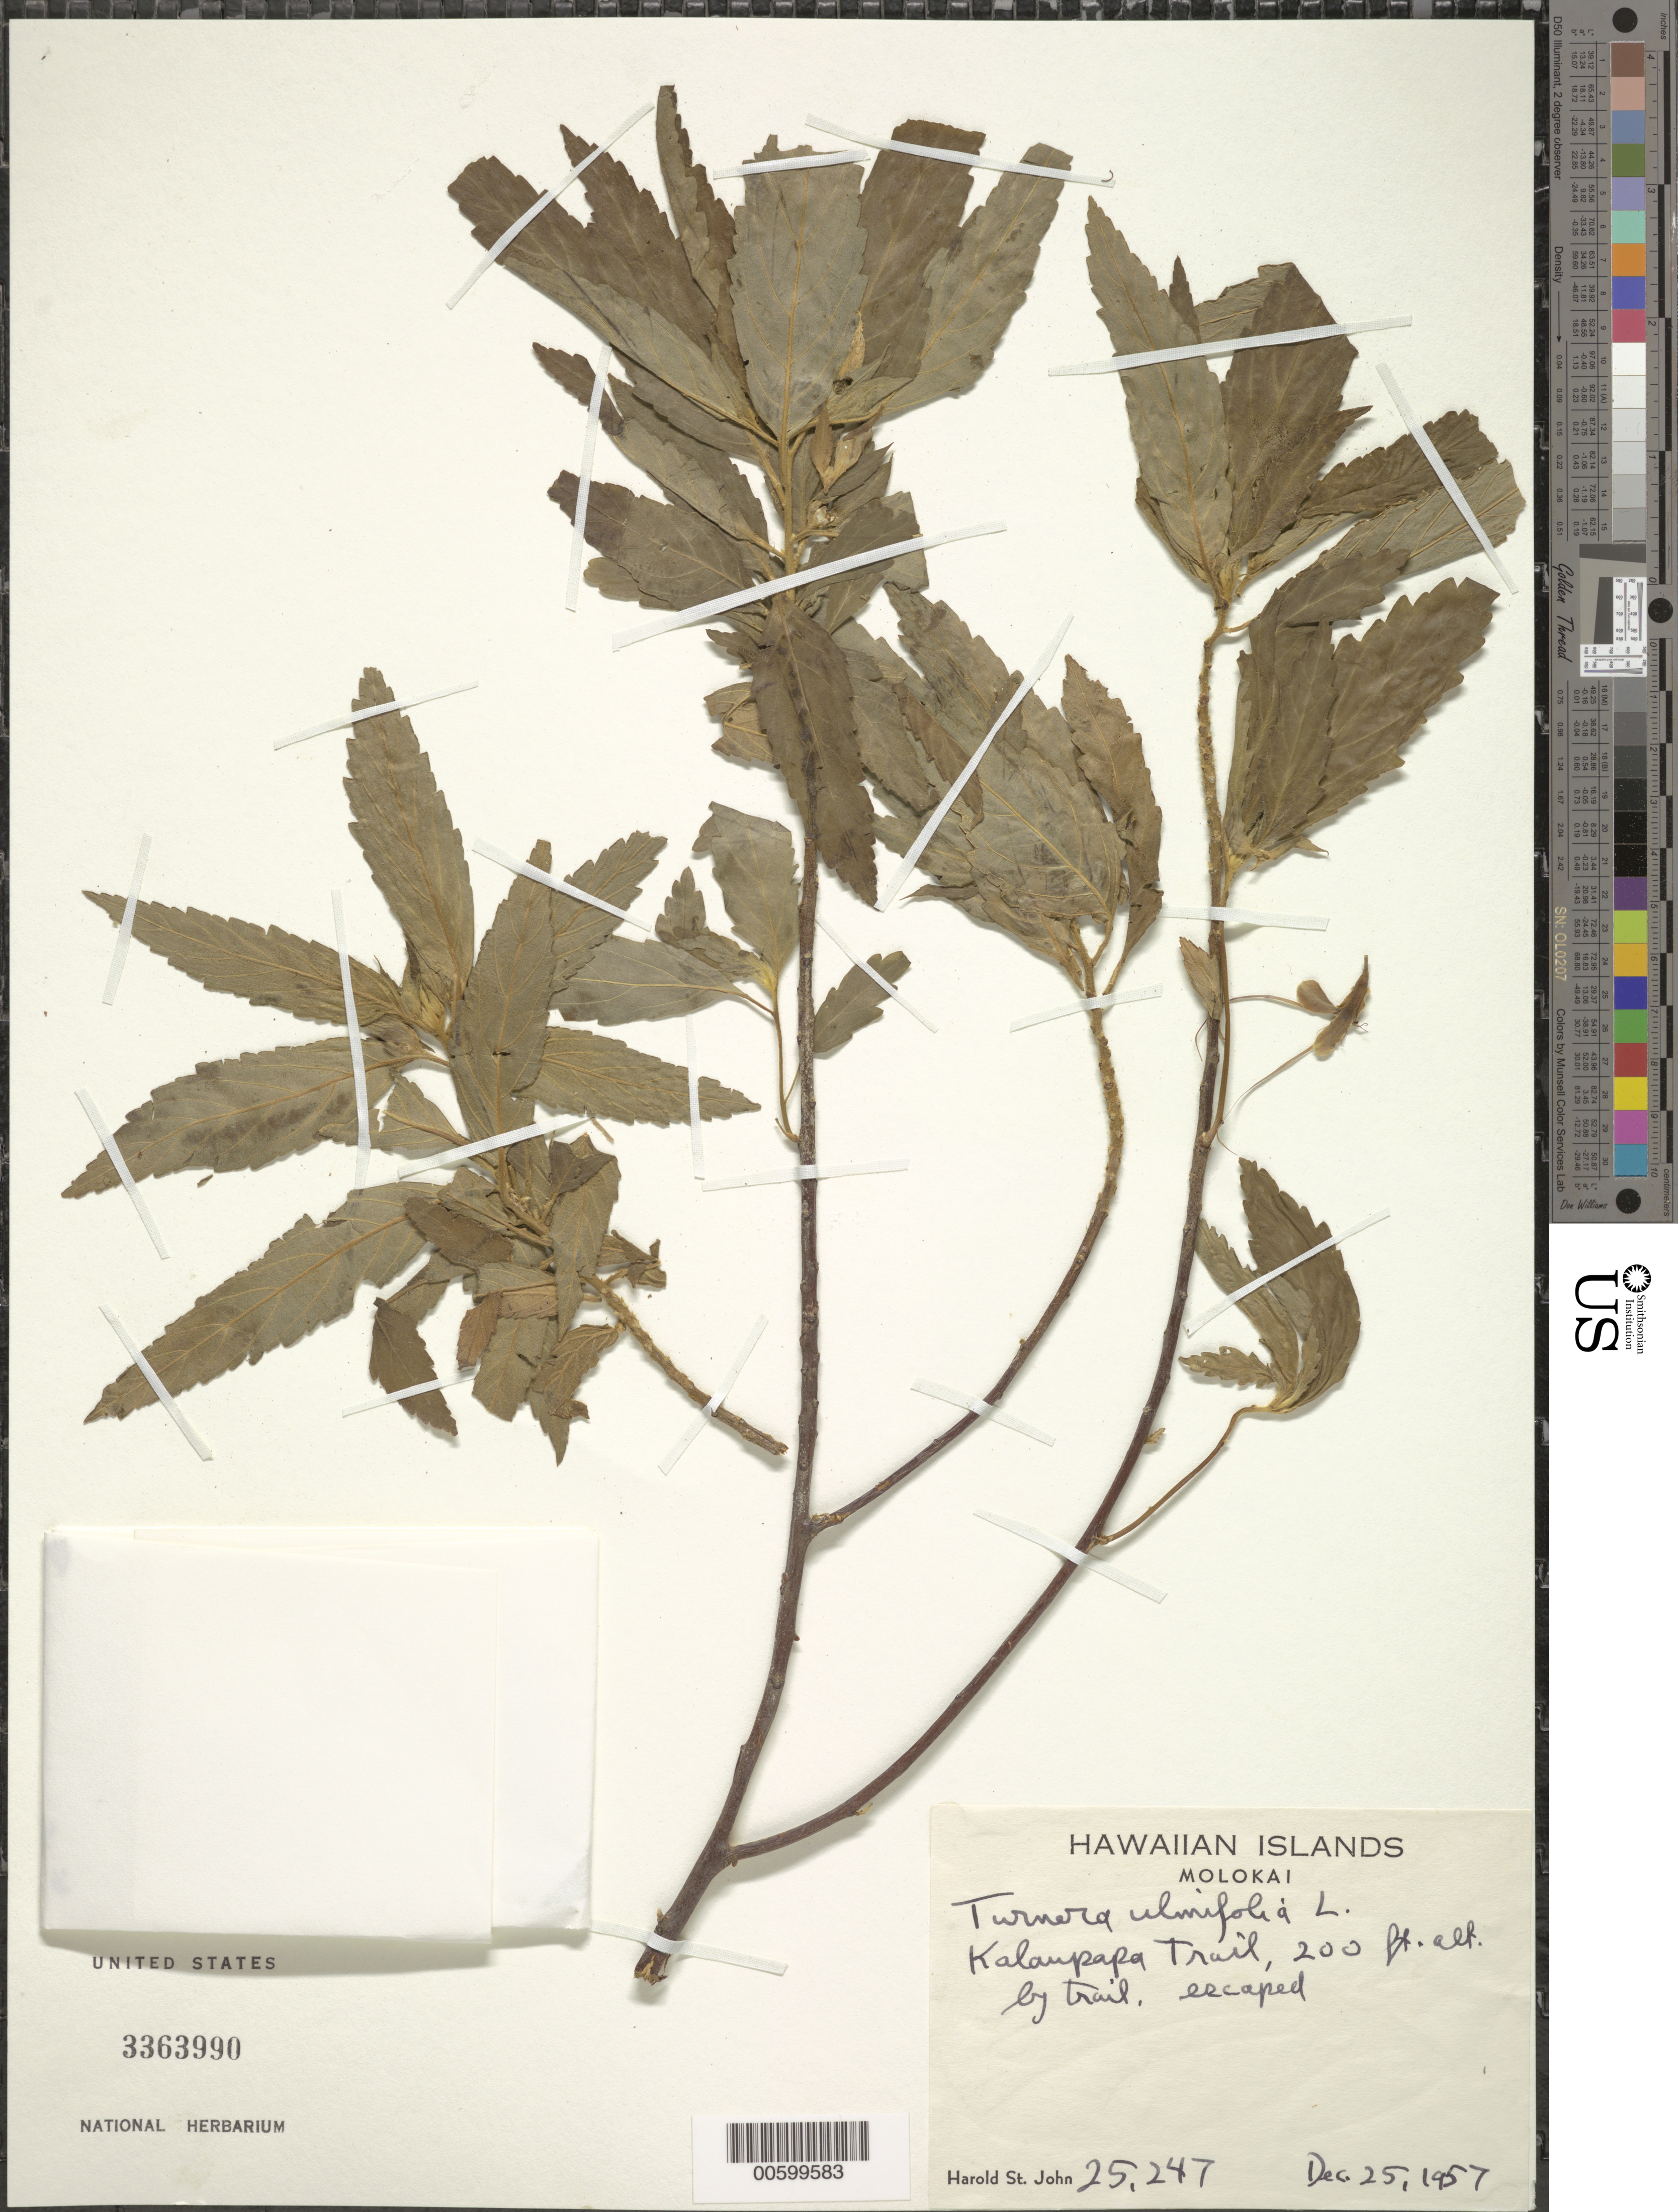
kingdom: Plantae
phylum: Tracheophyta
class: Magnoliopsida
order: Malpighiales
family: Turneraceae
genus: Turnera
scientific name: Turnera ulmifolia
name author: L.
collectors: H. St. John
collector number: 25247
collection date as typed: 25 Dec 1957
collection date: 1957-12-25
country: United States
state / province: Hawaii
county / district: Maui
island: Moloka'i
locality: Kalaupapa Trail.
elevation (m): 60.96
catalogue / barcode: US 3363990